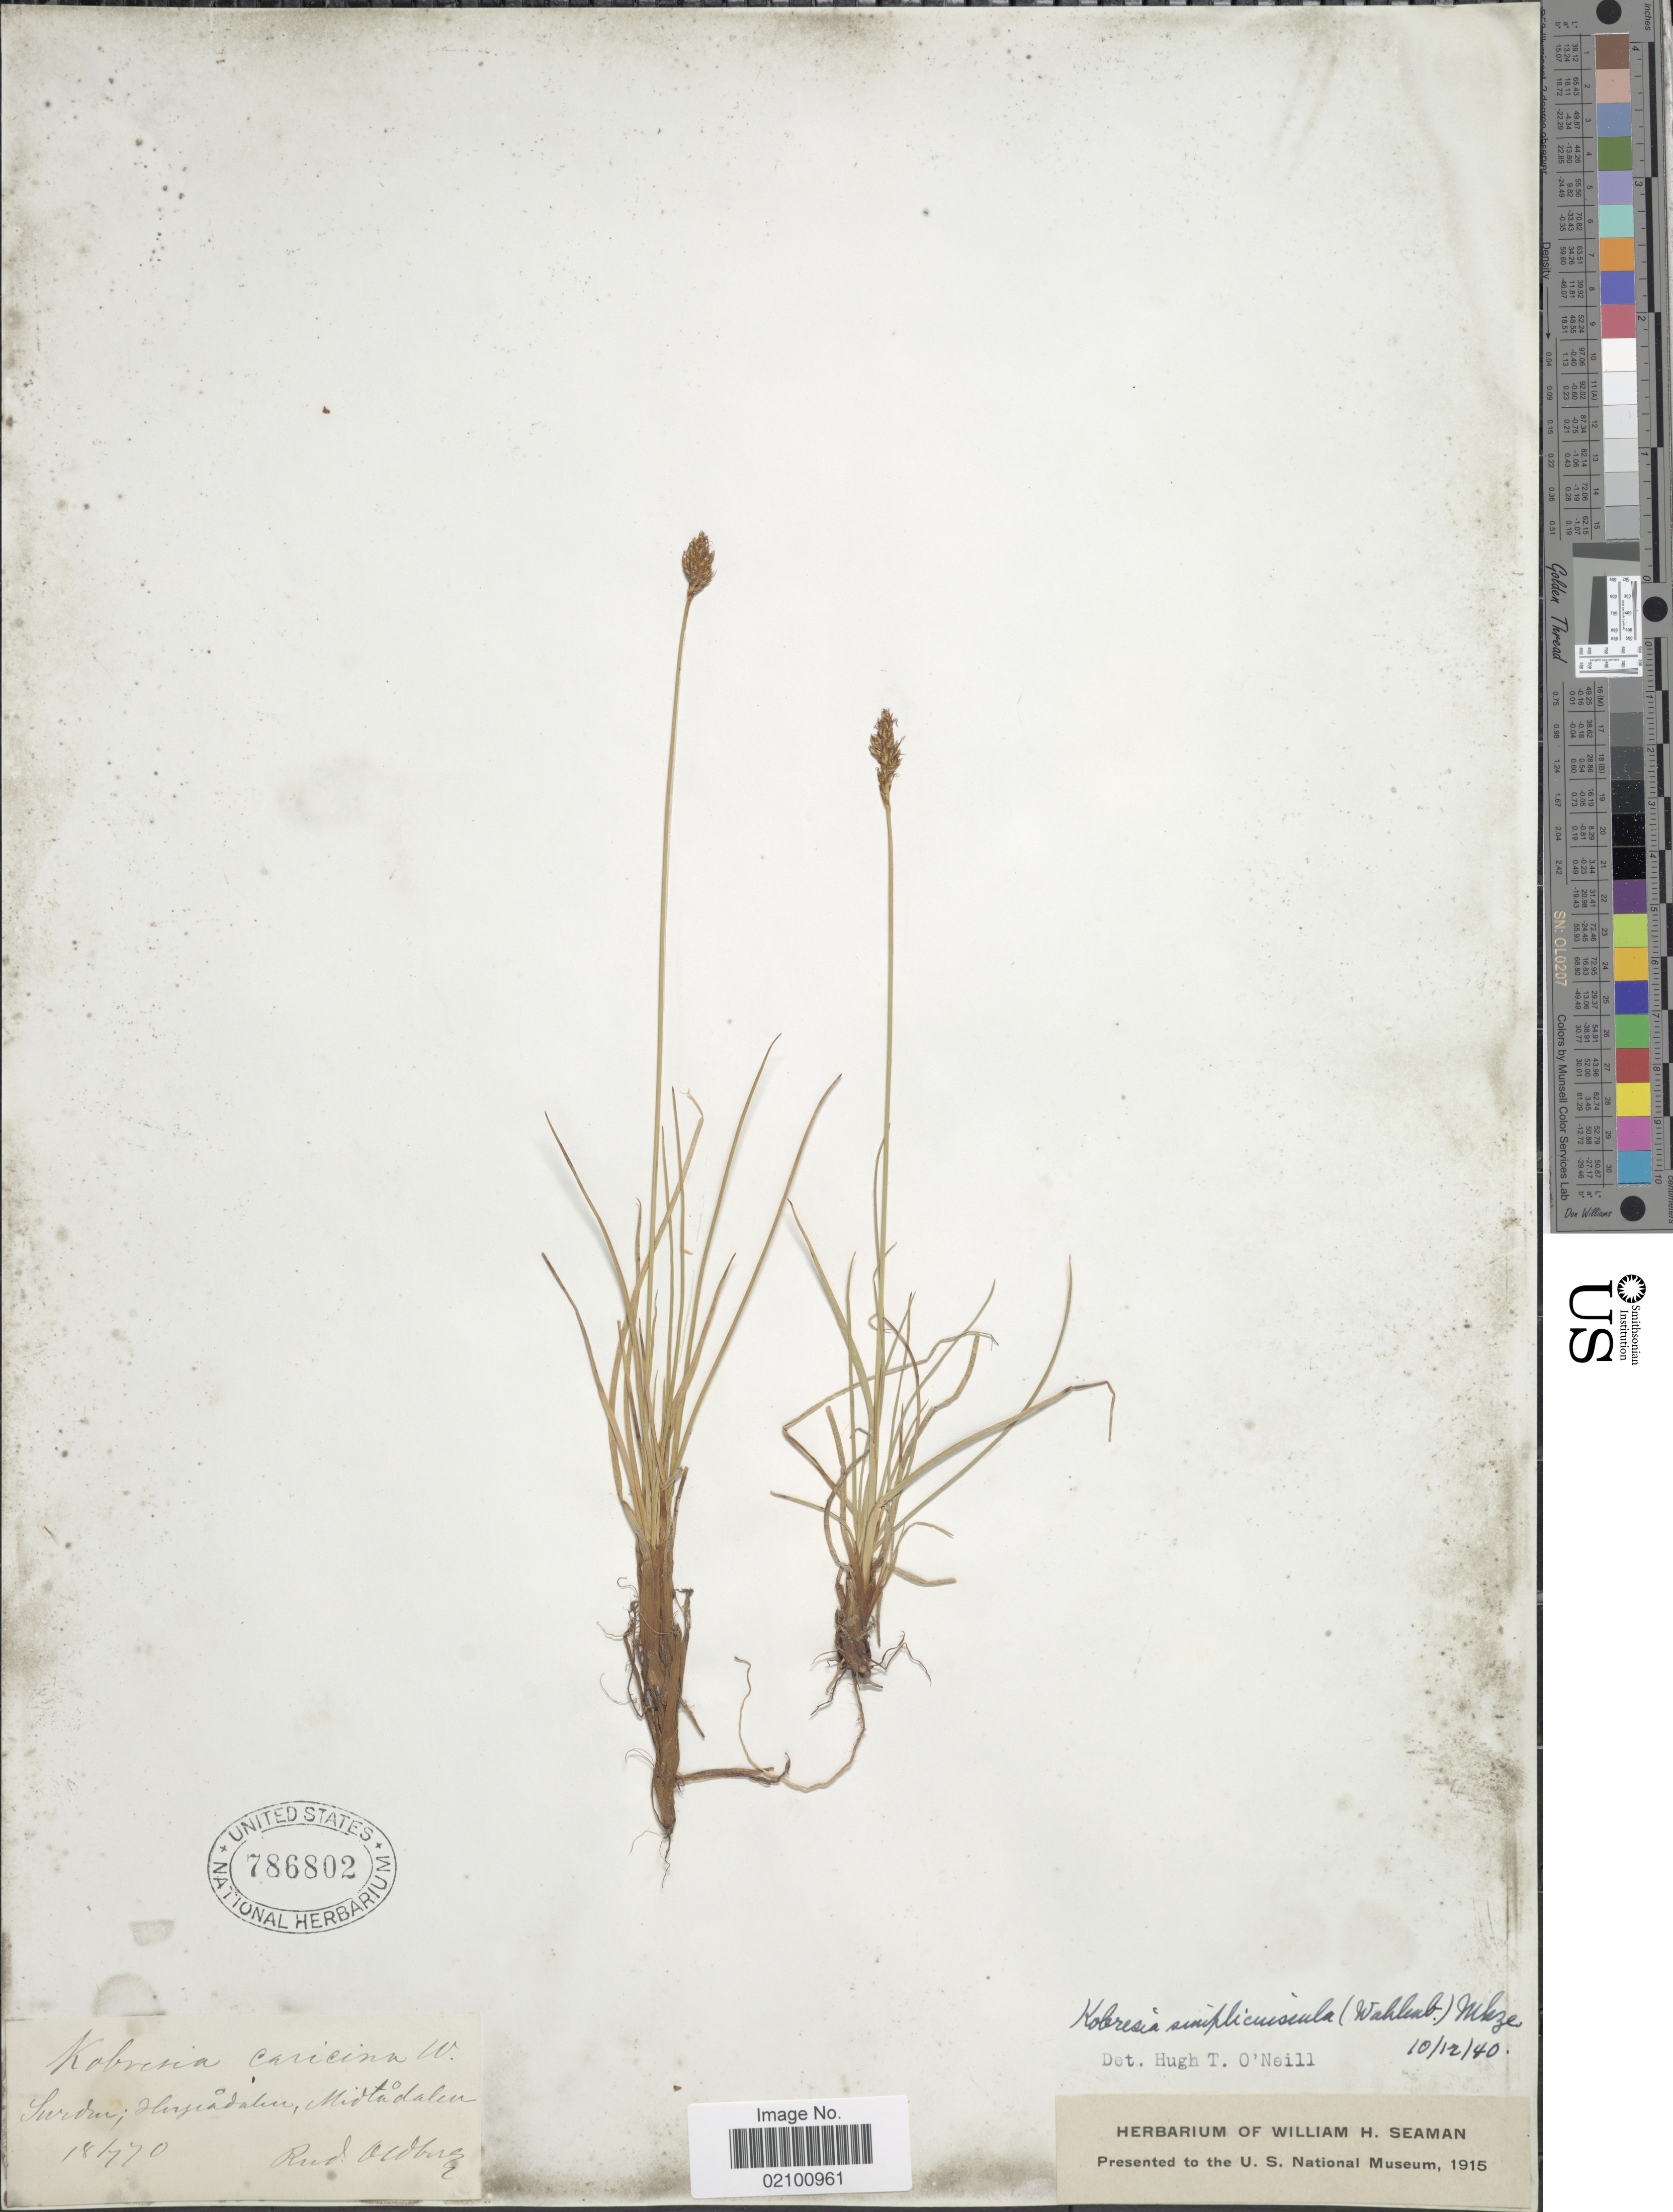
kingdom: Plantae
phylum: Tracheophyta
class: Liliopsida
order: Poales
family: Cyperaceae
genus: Carex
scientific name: Carex simpliciuscula subsp. simpliciuscula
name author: Wahlenb.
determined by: Strong, M. T., (US), Smithsonian Institution - National Museum of Natural History (UNITED STATES)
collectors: R. Oldberg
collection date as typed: Transcribed d/m/y: 18/7/70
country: Sweden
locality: Heyeadalen, Midtadalen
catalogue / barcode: US 786802